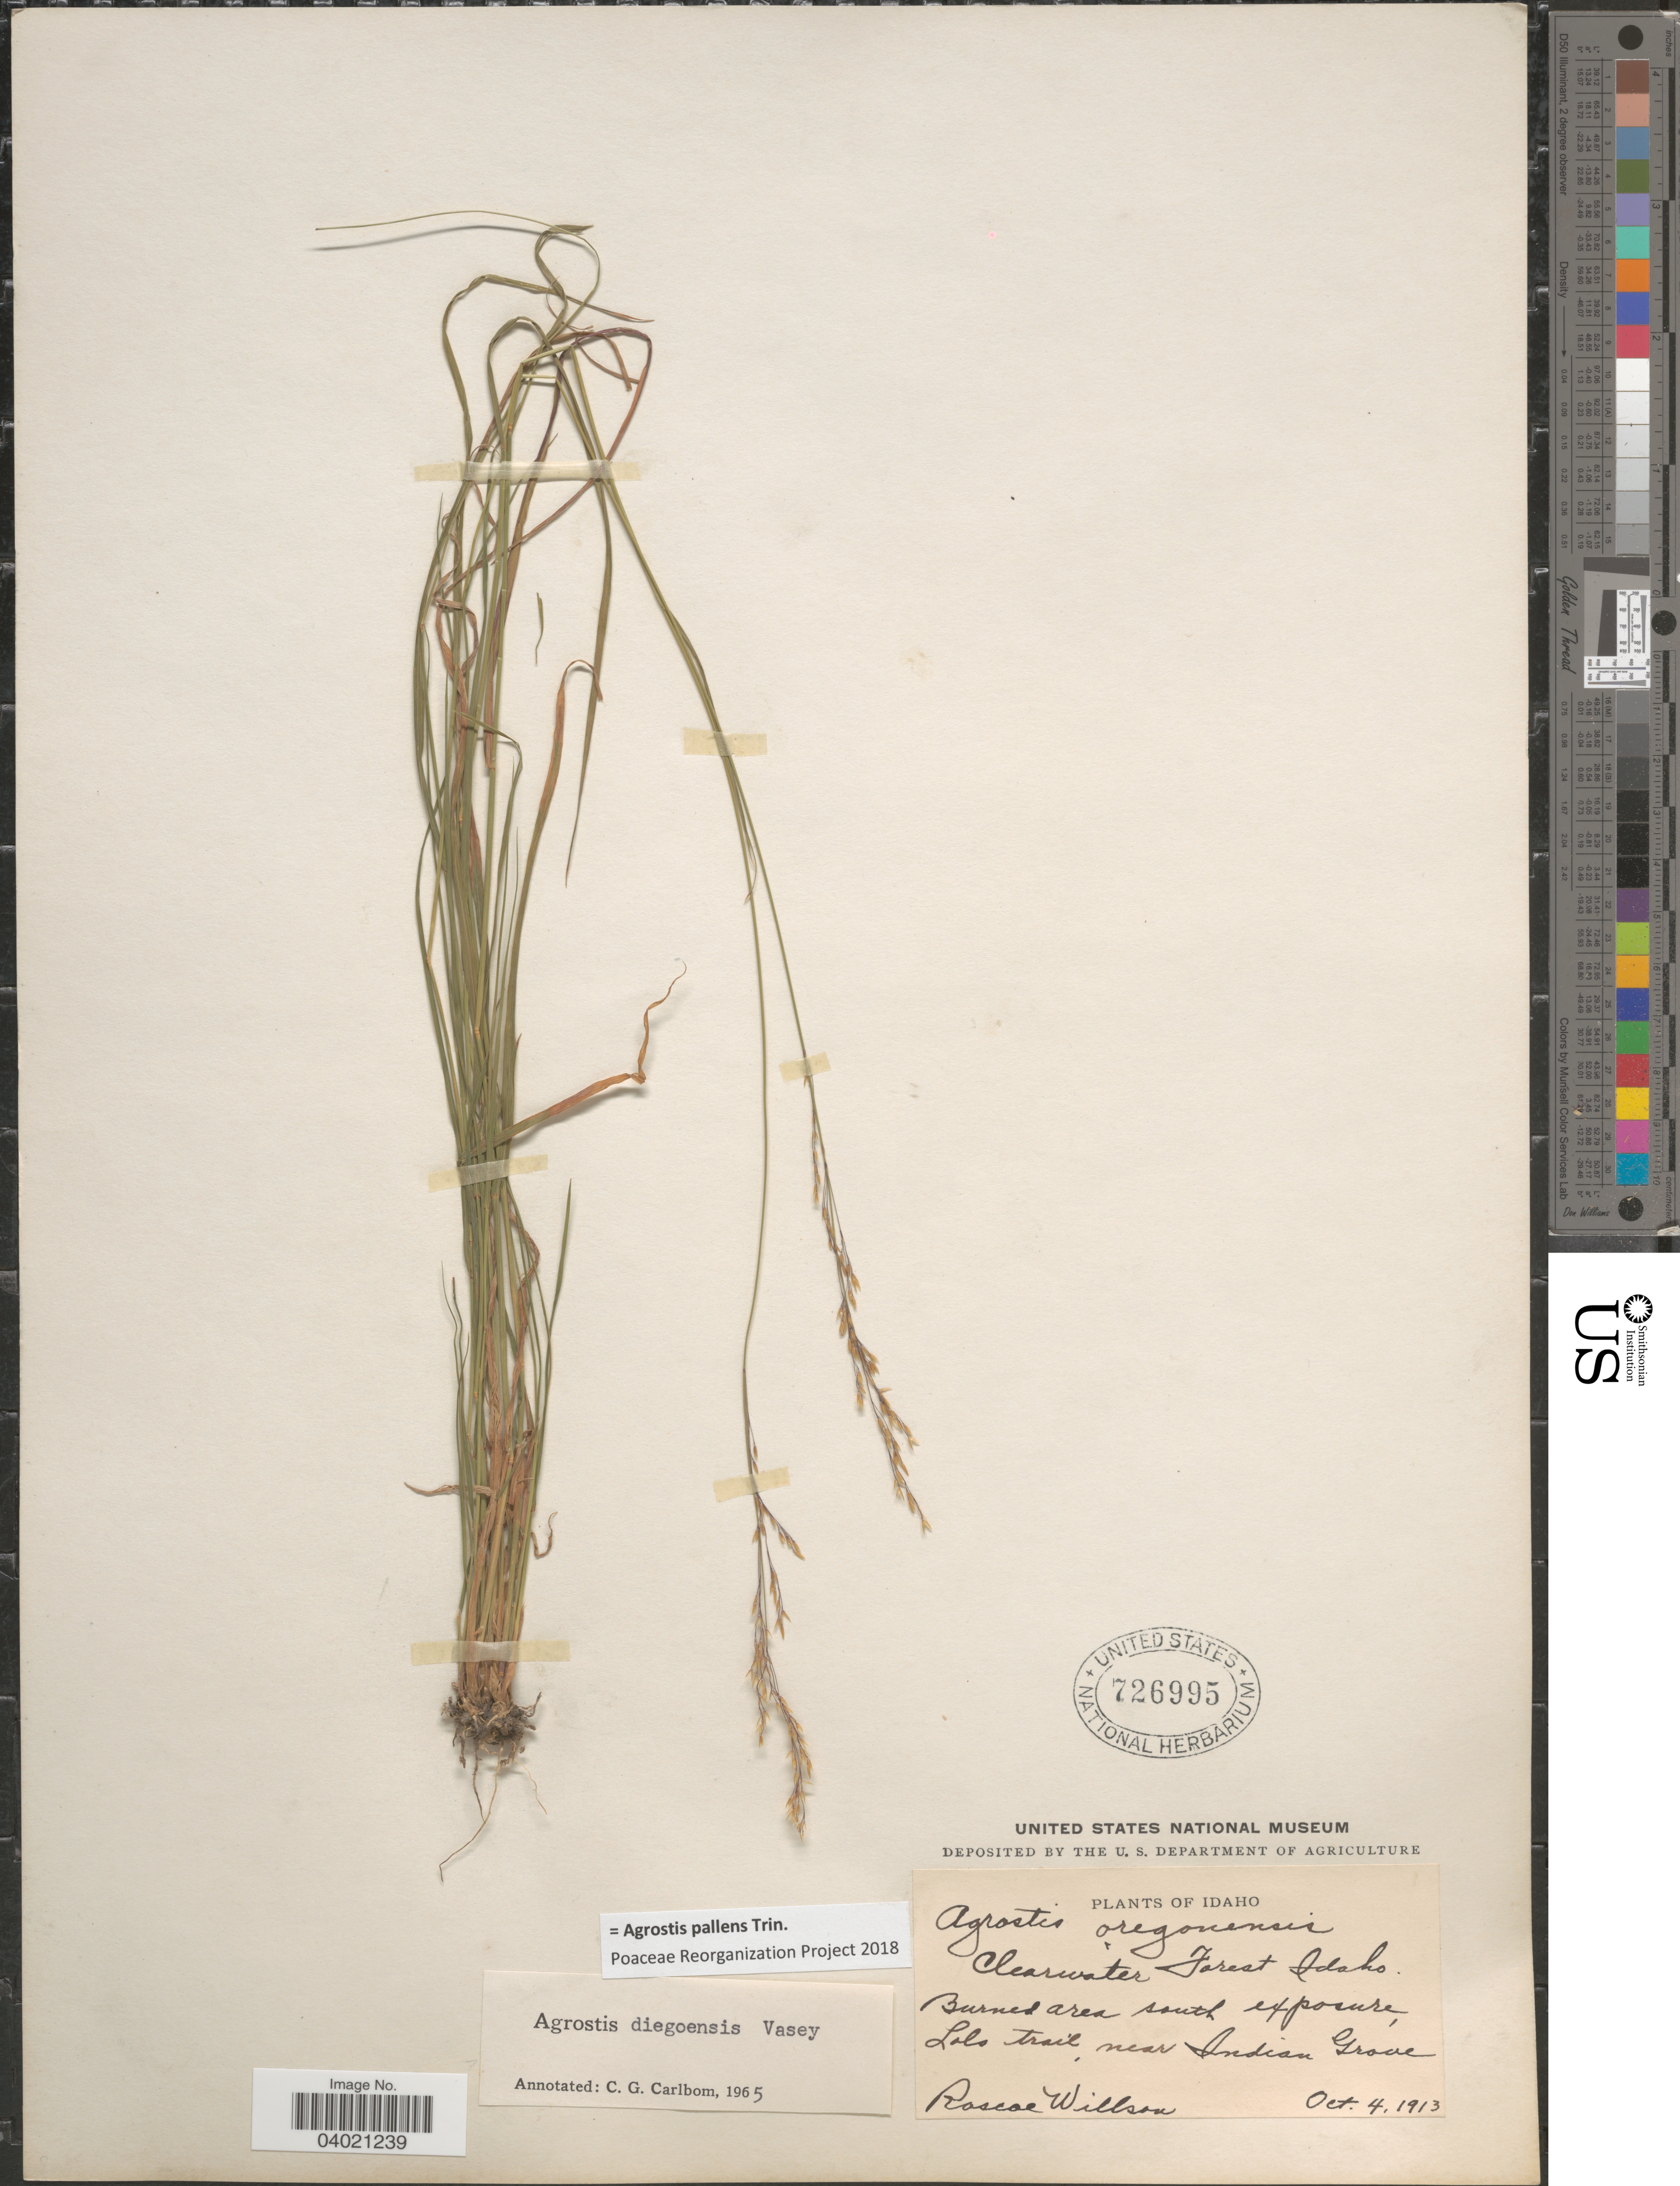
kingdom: Plantae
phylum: Tracheophyta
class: Liliopsida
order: Poales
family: Poaceae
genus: Agrostis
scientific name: Agrostis pallens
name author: Trin.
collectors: R. Willson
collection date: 1913-10-04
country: United States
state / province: Idaho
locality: Clearwater Forest Idaho. Burned area exposed, Lolo trail near Indian Grove.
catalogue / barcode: US 726995